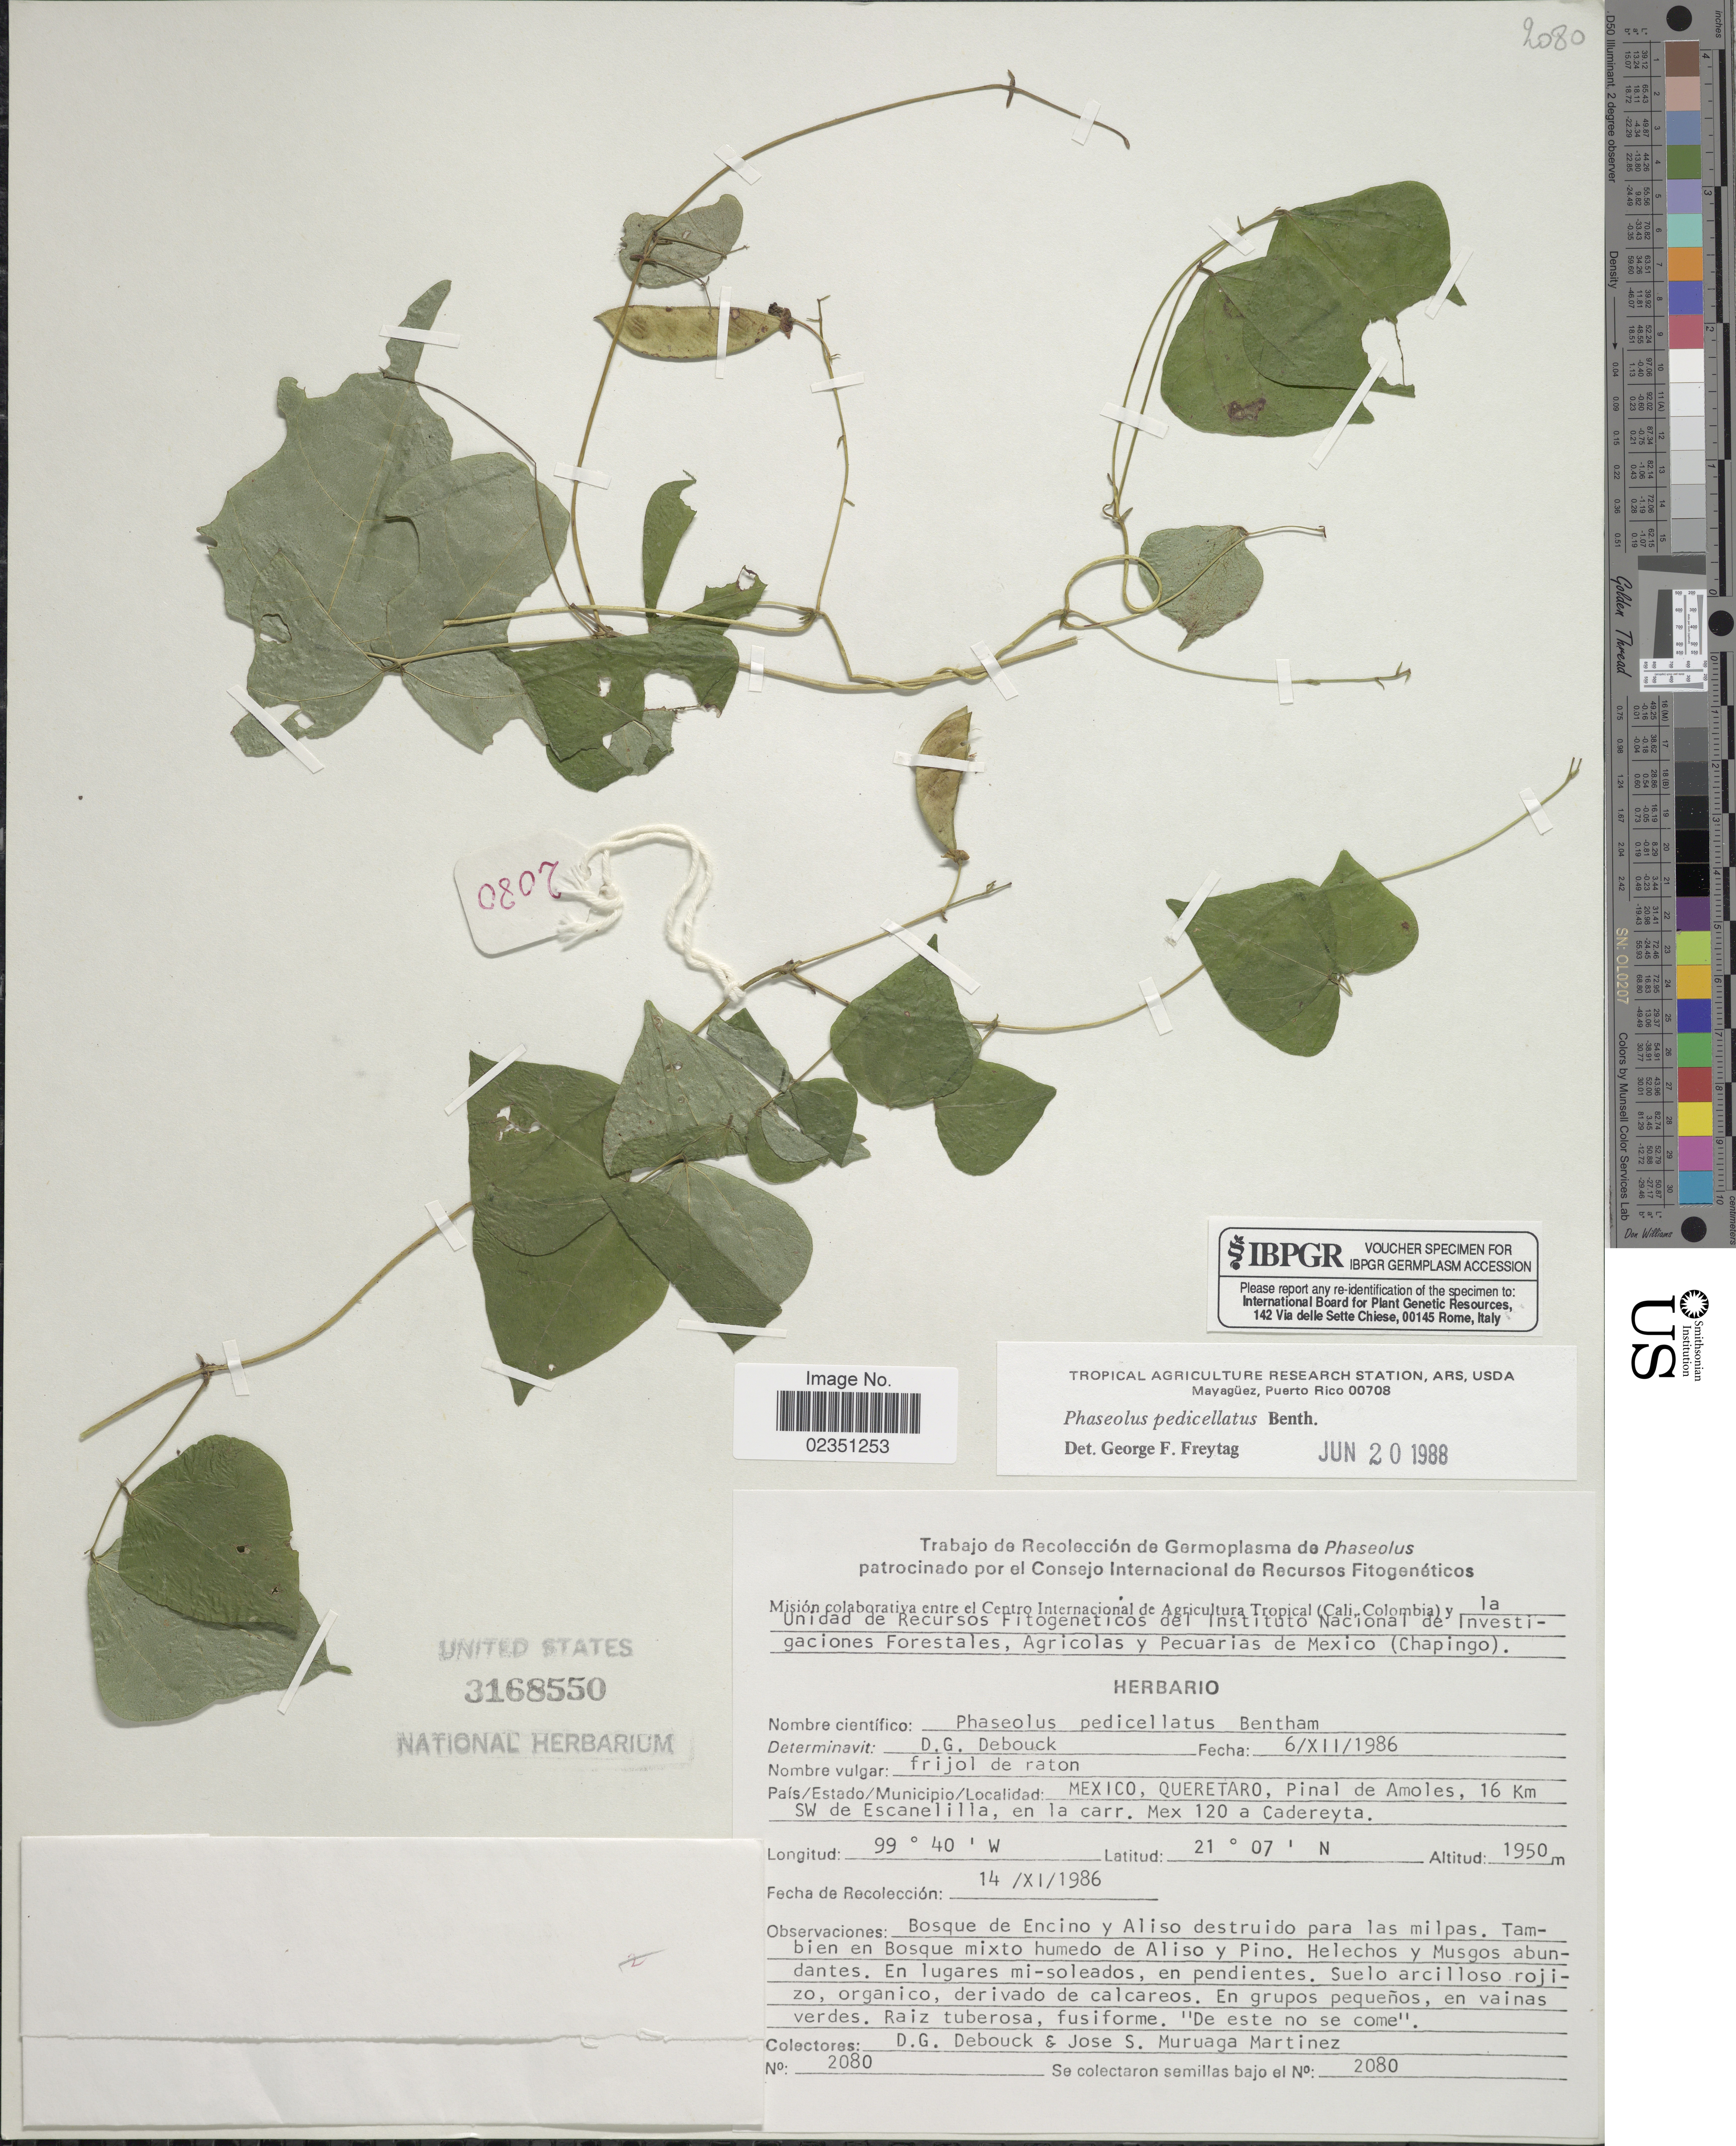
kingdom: Plantae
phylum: Tracheophyta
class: Magnoliopsida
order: Fabales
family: Fabaceae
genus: Phaseolus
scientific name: Phaseolus pedicellatus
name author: Benth.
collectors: D. Debouck & J. Muruaga Martinez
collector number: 2080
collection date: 1986-11-14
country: Mexico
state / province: Querétaro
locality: Pinal de Amoles, 16 Km SE de Escanelilla, en la carr. Mex 120 a Cadereyta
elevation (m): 1950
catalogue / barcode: US 3168550